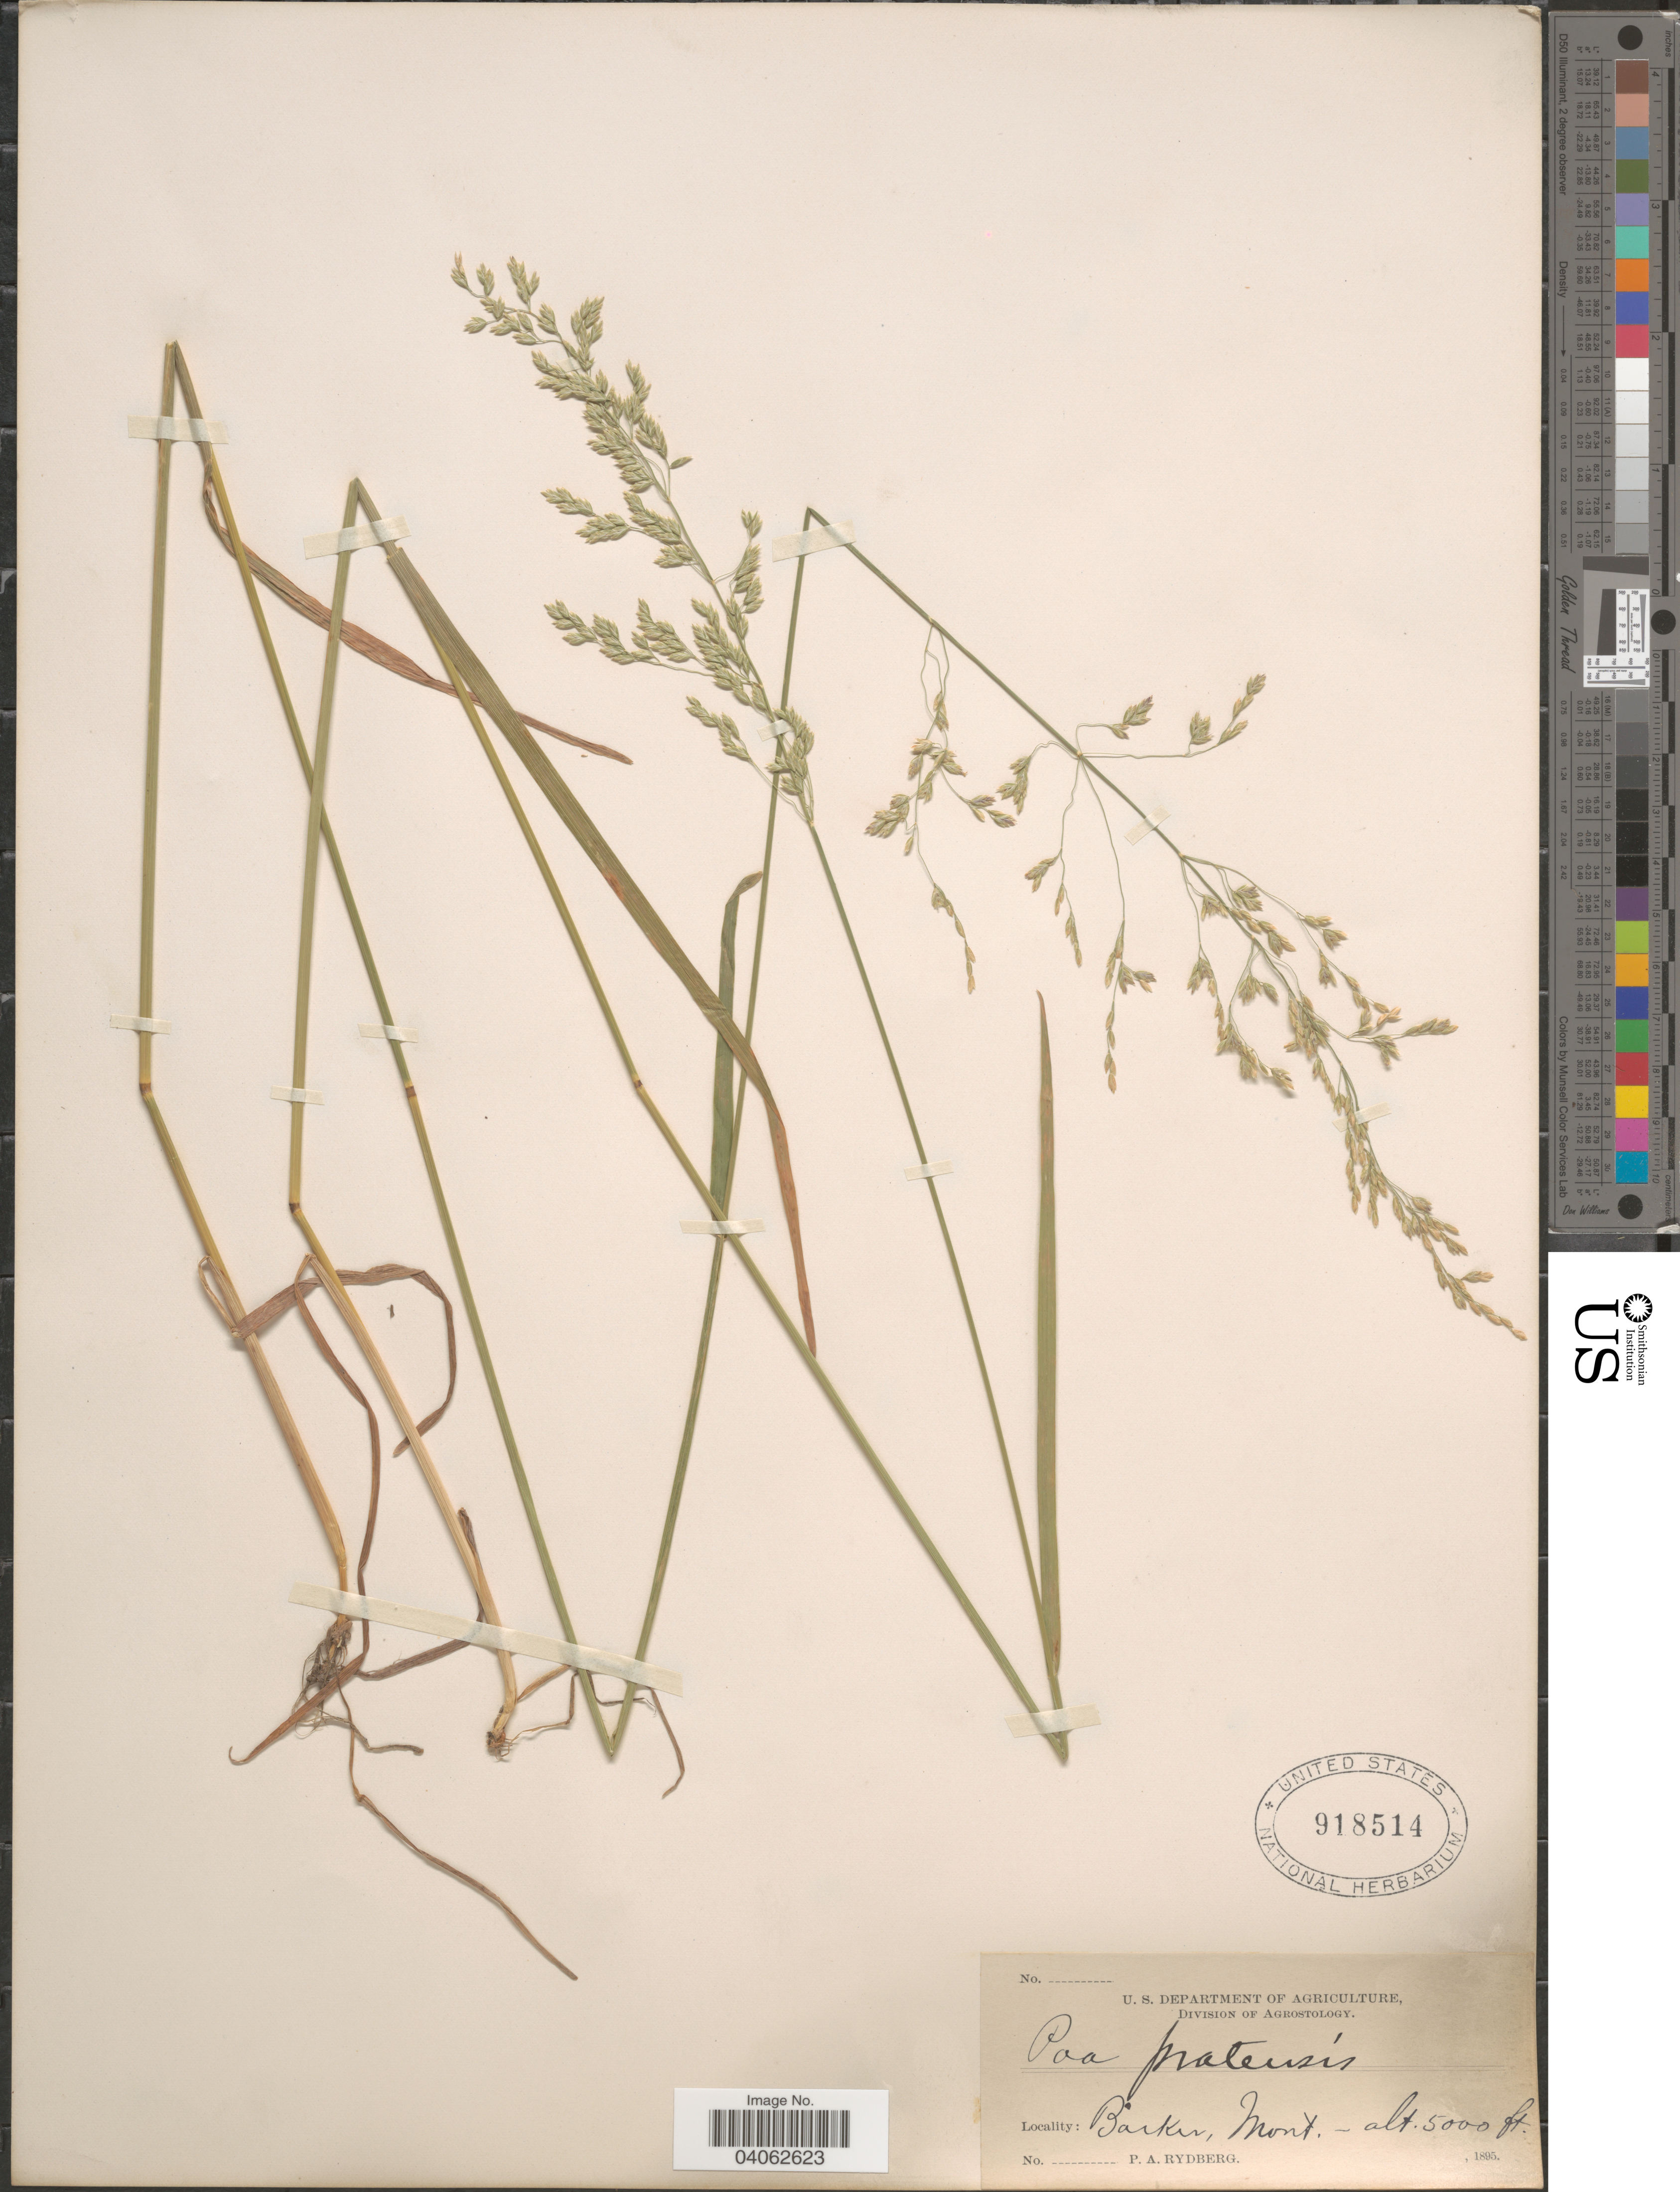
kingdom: Plantae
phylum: Tracheophyta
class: Liliopsida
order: Poales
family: Poaceae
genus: Poa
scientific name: Poa pratensis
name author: L.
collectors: P. A. Rydberg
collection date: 1895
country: United States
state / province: Montana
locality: Barker.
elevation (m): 1524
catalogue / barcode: US 918514